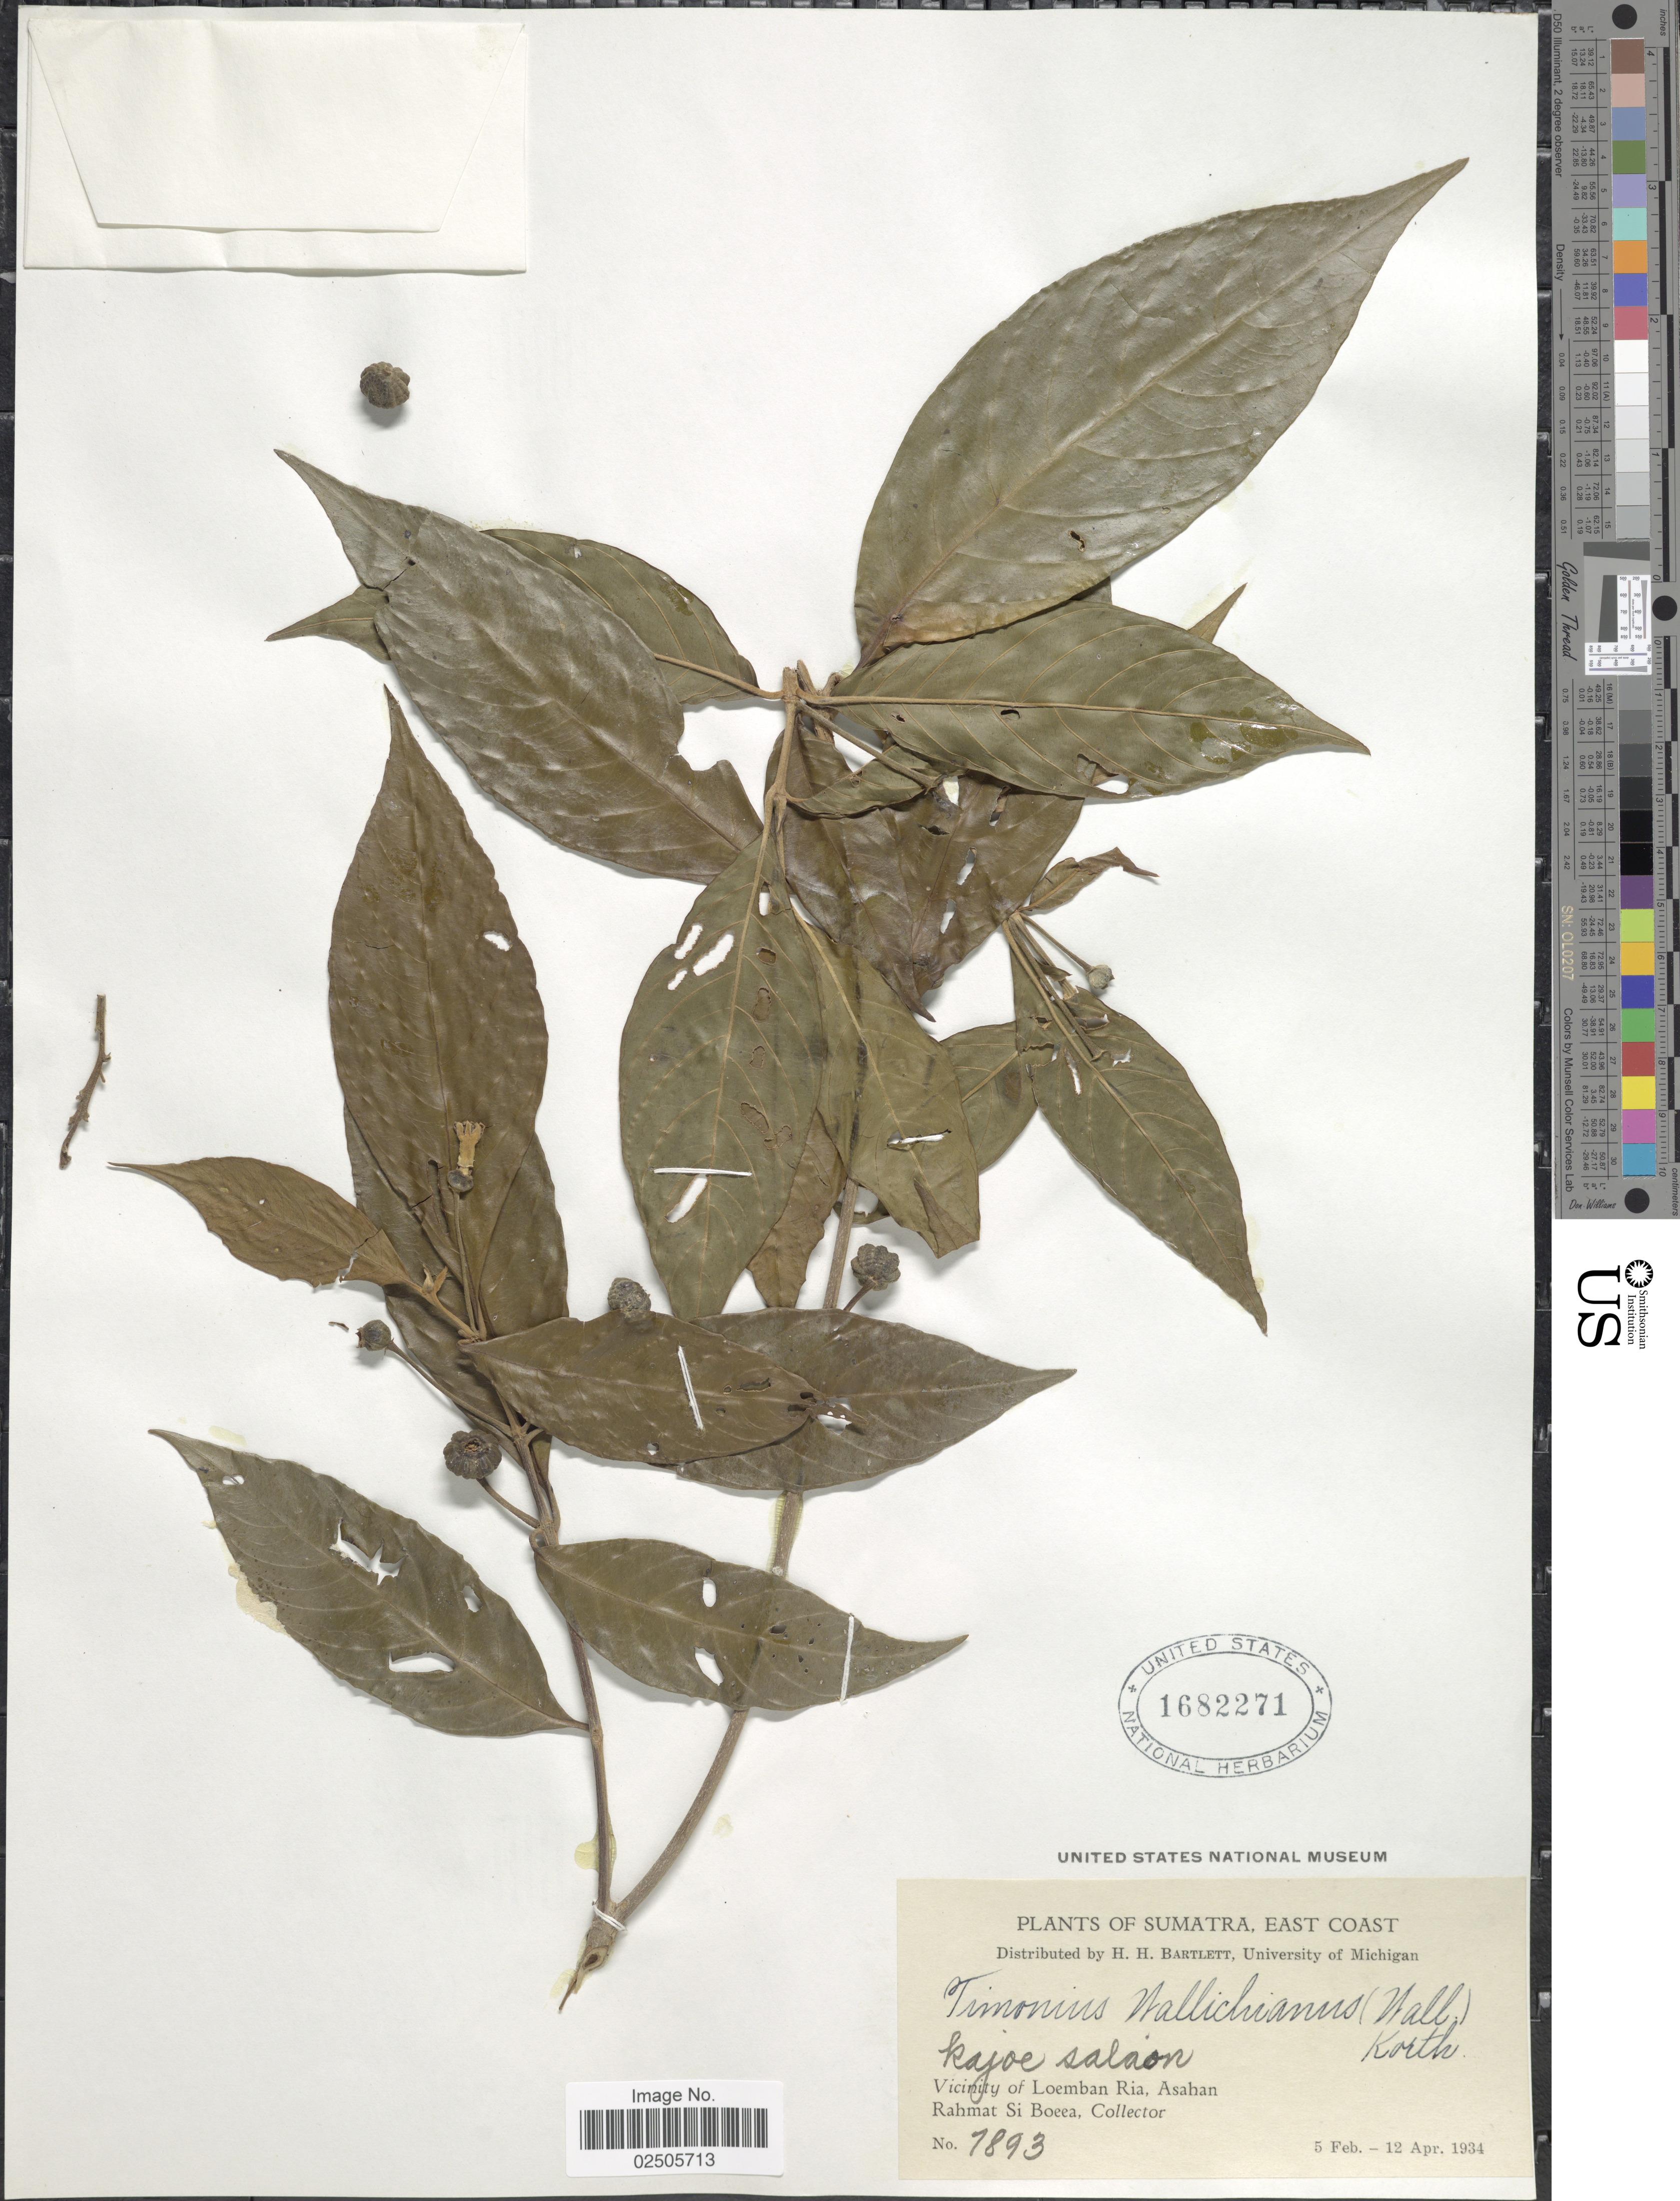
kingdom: Plantae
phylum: Tracheophyta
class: Magnoliopsida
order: Gentianales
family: Rubiaceae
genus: Timonius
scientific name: Timonius wallichianus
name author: Valeton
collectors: Rahmat Si Boeea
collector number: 7893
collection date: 1935-02-05/1935-04-12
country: Indonesia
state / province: Sumatra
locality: East Coast, Vicinity of Loemban Ria, Asahan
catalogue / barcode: US 1682271